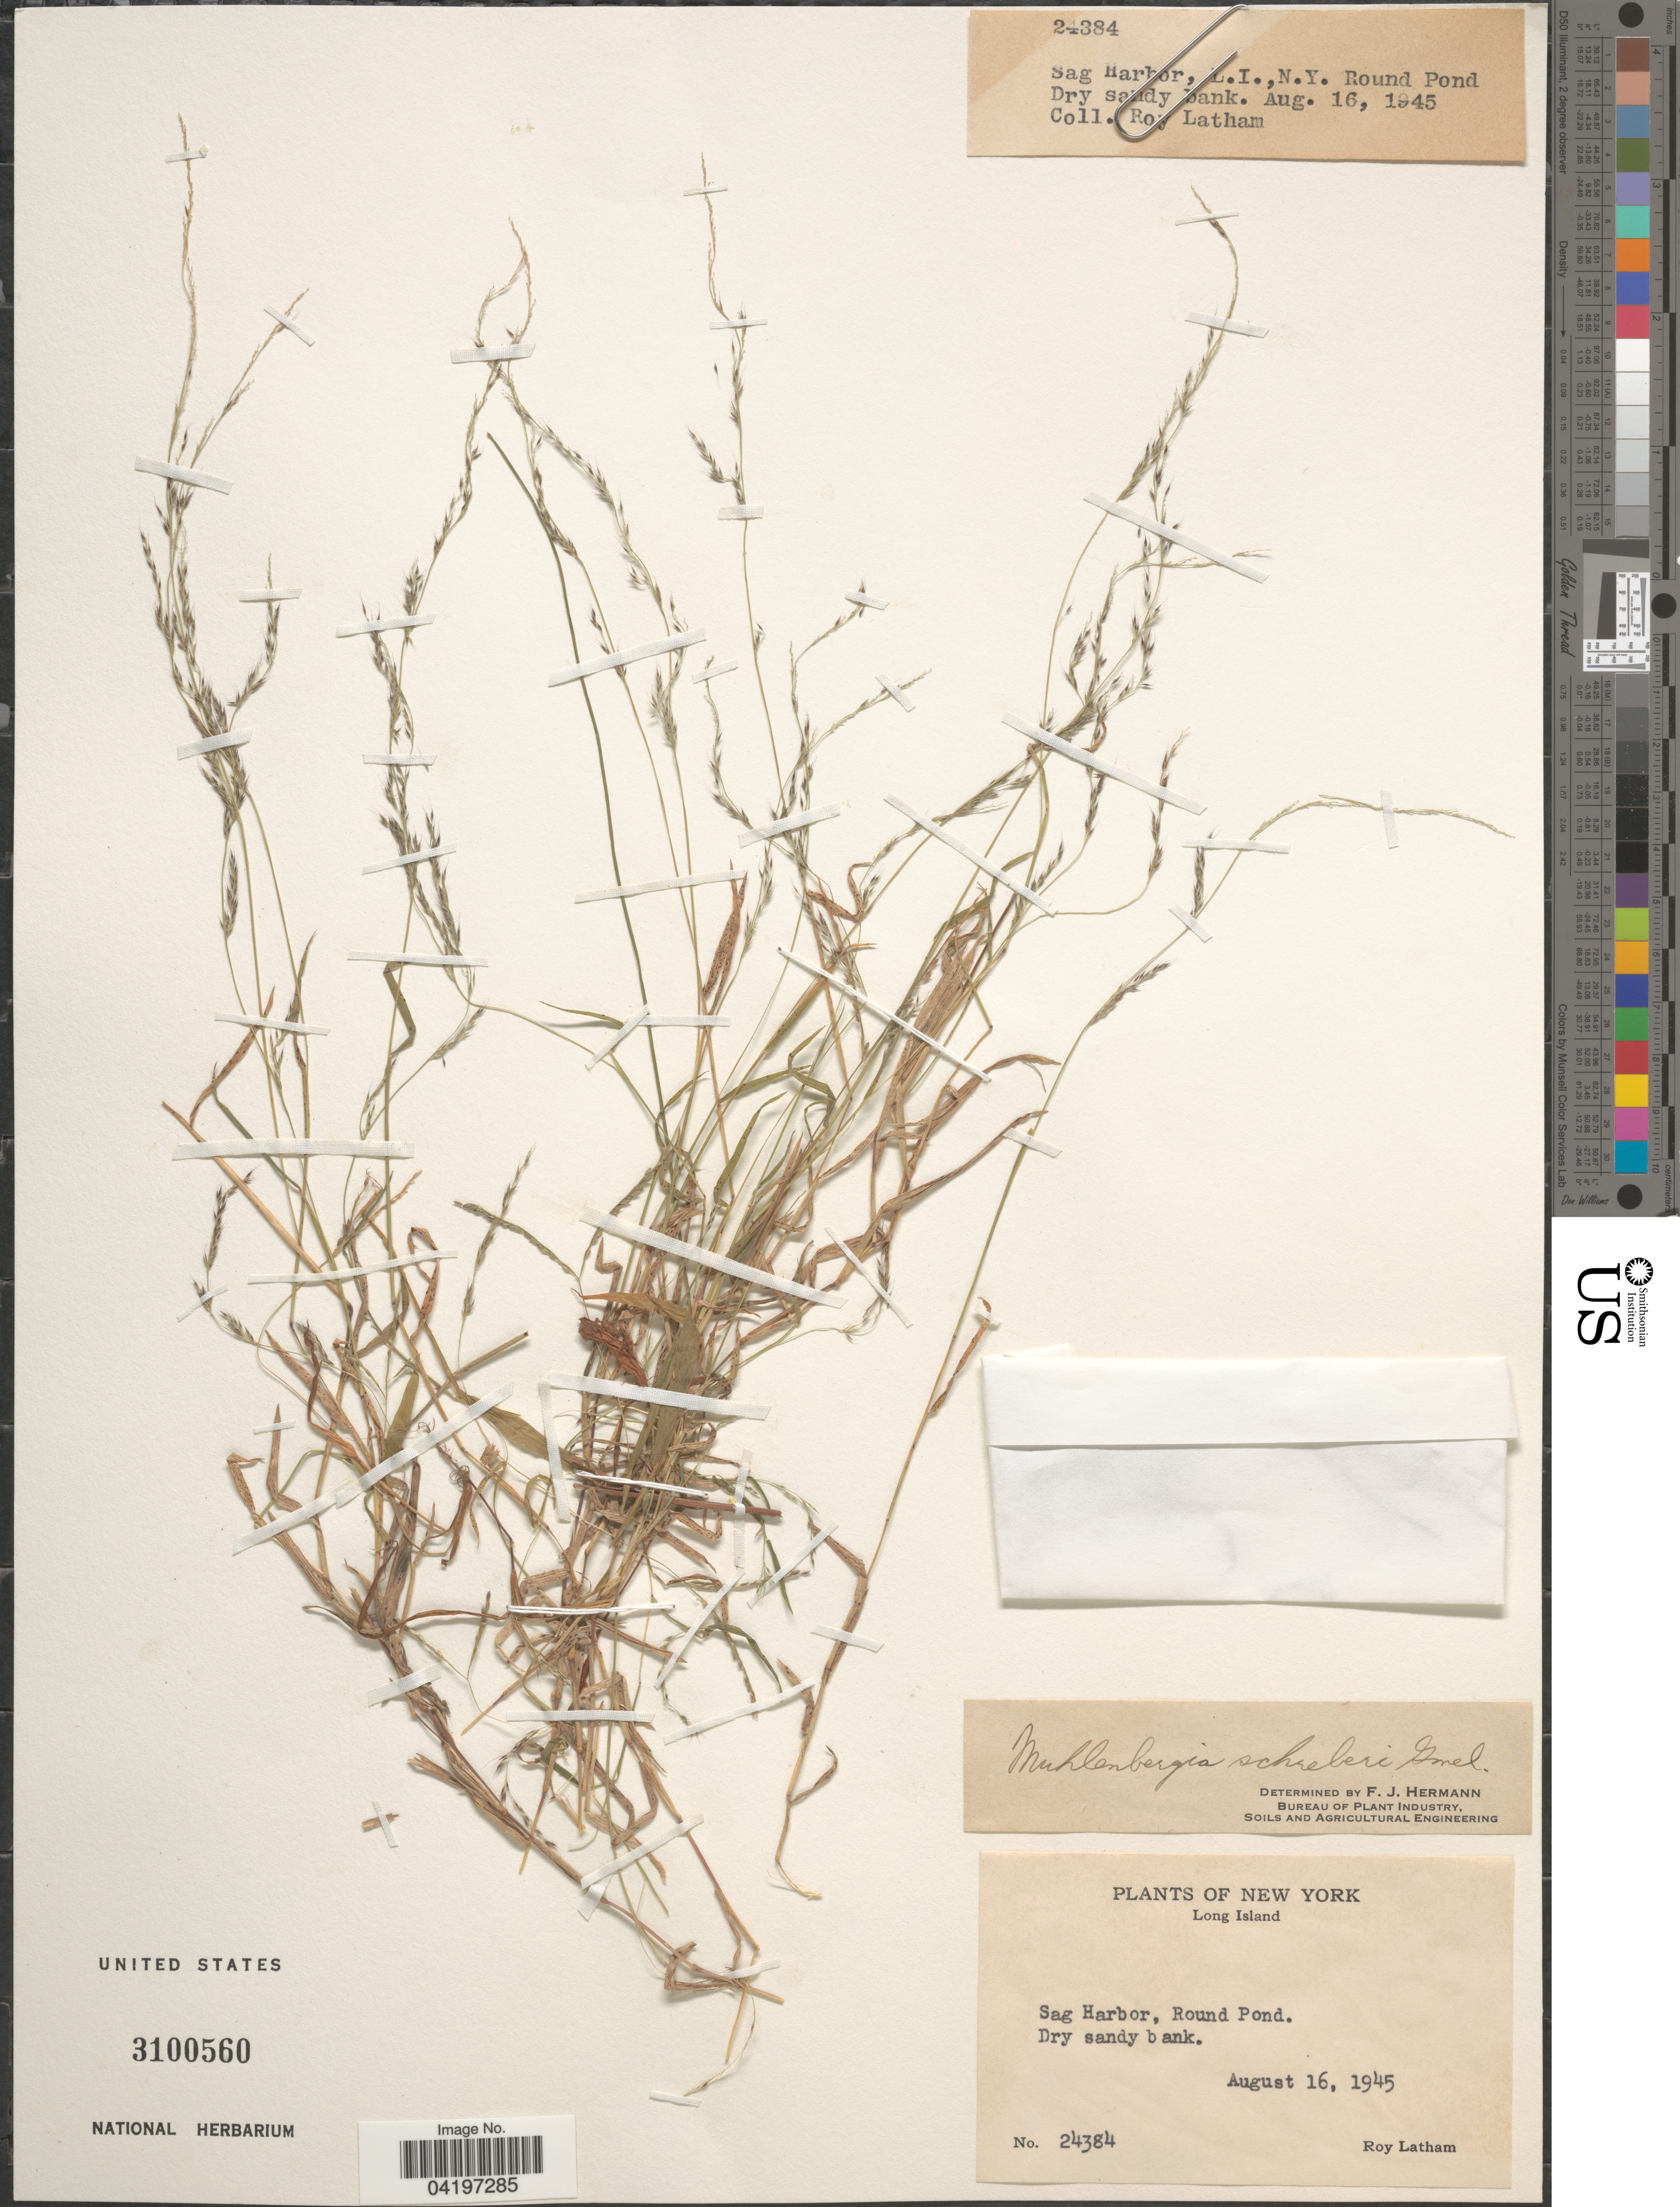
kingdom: Plantae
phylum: Tracheophyta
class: Liliopsida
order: Poales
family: Poaceae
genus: Muhlenbergia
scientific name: Muhlenbergia schreberi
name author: J.F. Gmel.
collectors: R. Latham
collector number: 24384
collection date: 1945-08-16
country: United States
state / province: New York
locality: Long Island. Sag Harbor, Round Pond.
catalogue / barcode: US 3100560